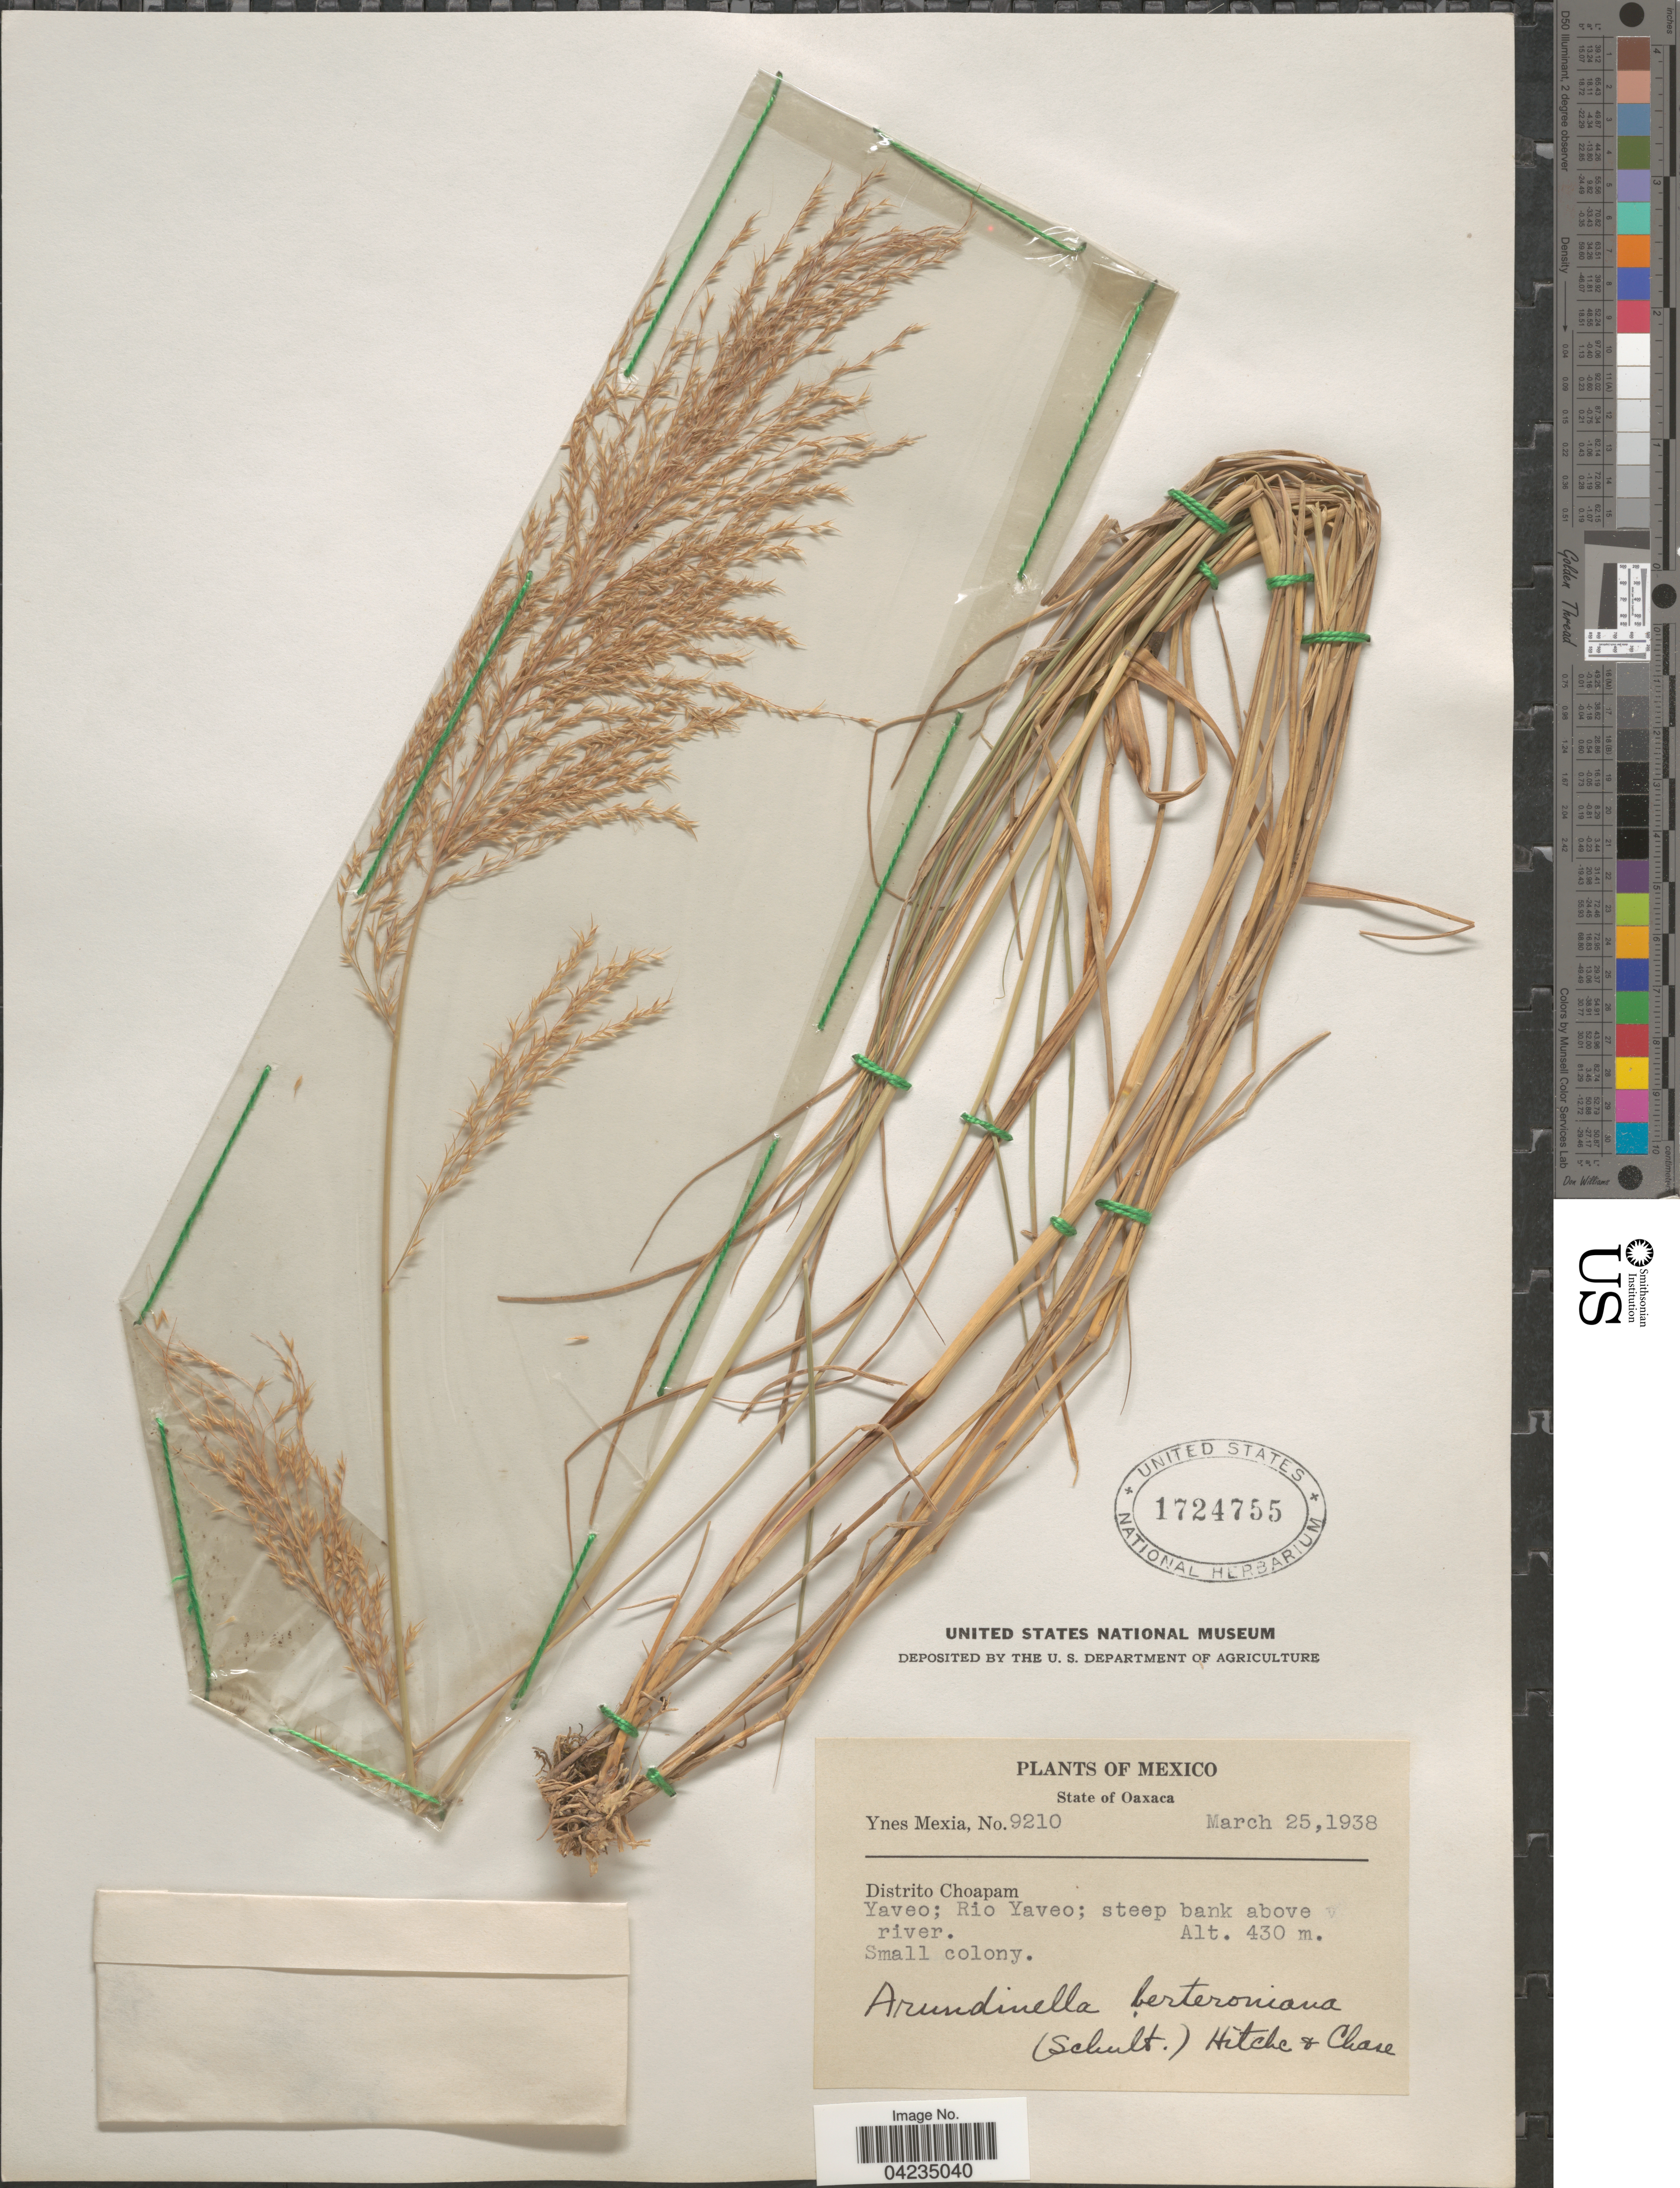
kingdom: Plantae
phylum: Tracheophyta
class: Liliopsida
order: Poales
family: Poaceae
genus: Arundinella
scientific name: Arundinella berteroniana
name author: (Schult.) Hitchc. & Chase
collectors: Y. Mexia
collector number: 9210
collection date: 1938-03-25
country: Mexico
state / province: Oaxaca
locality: Distrito Choapam. Yaveo; Rio Yaveo; steep bank above river.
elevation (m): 430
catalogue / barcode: US 1724755